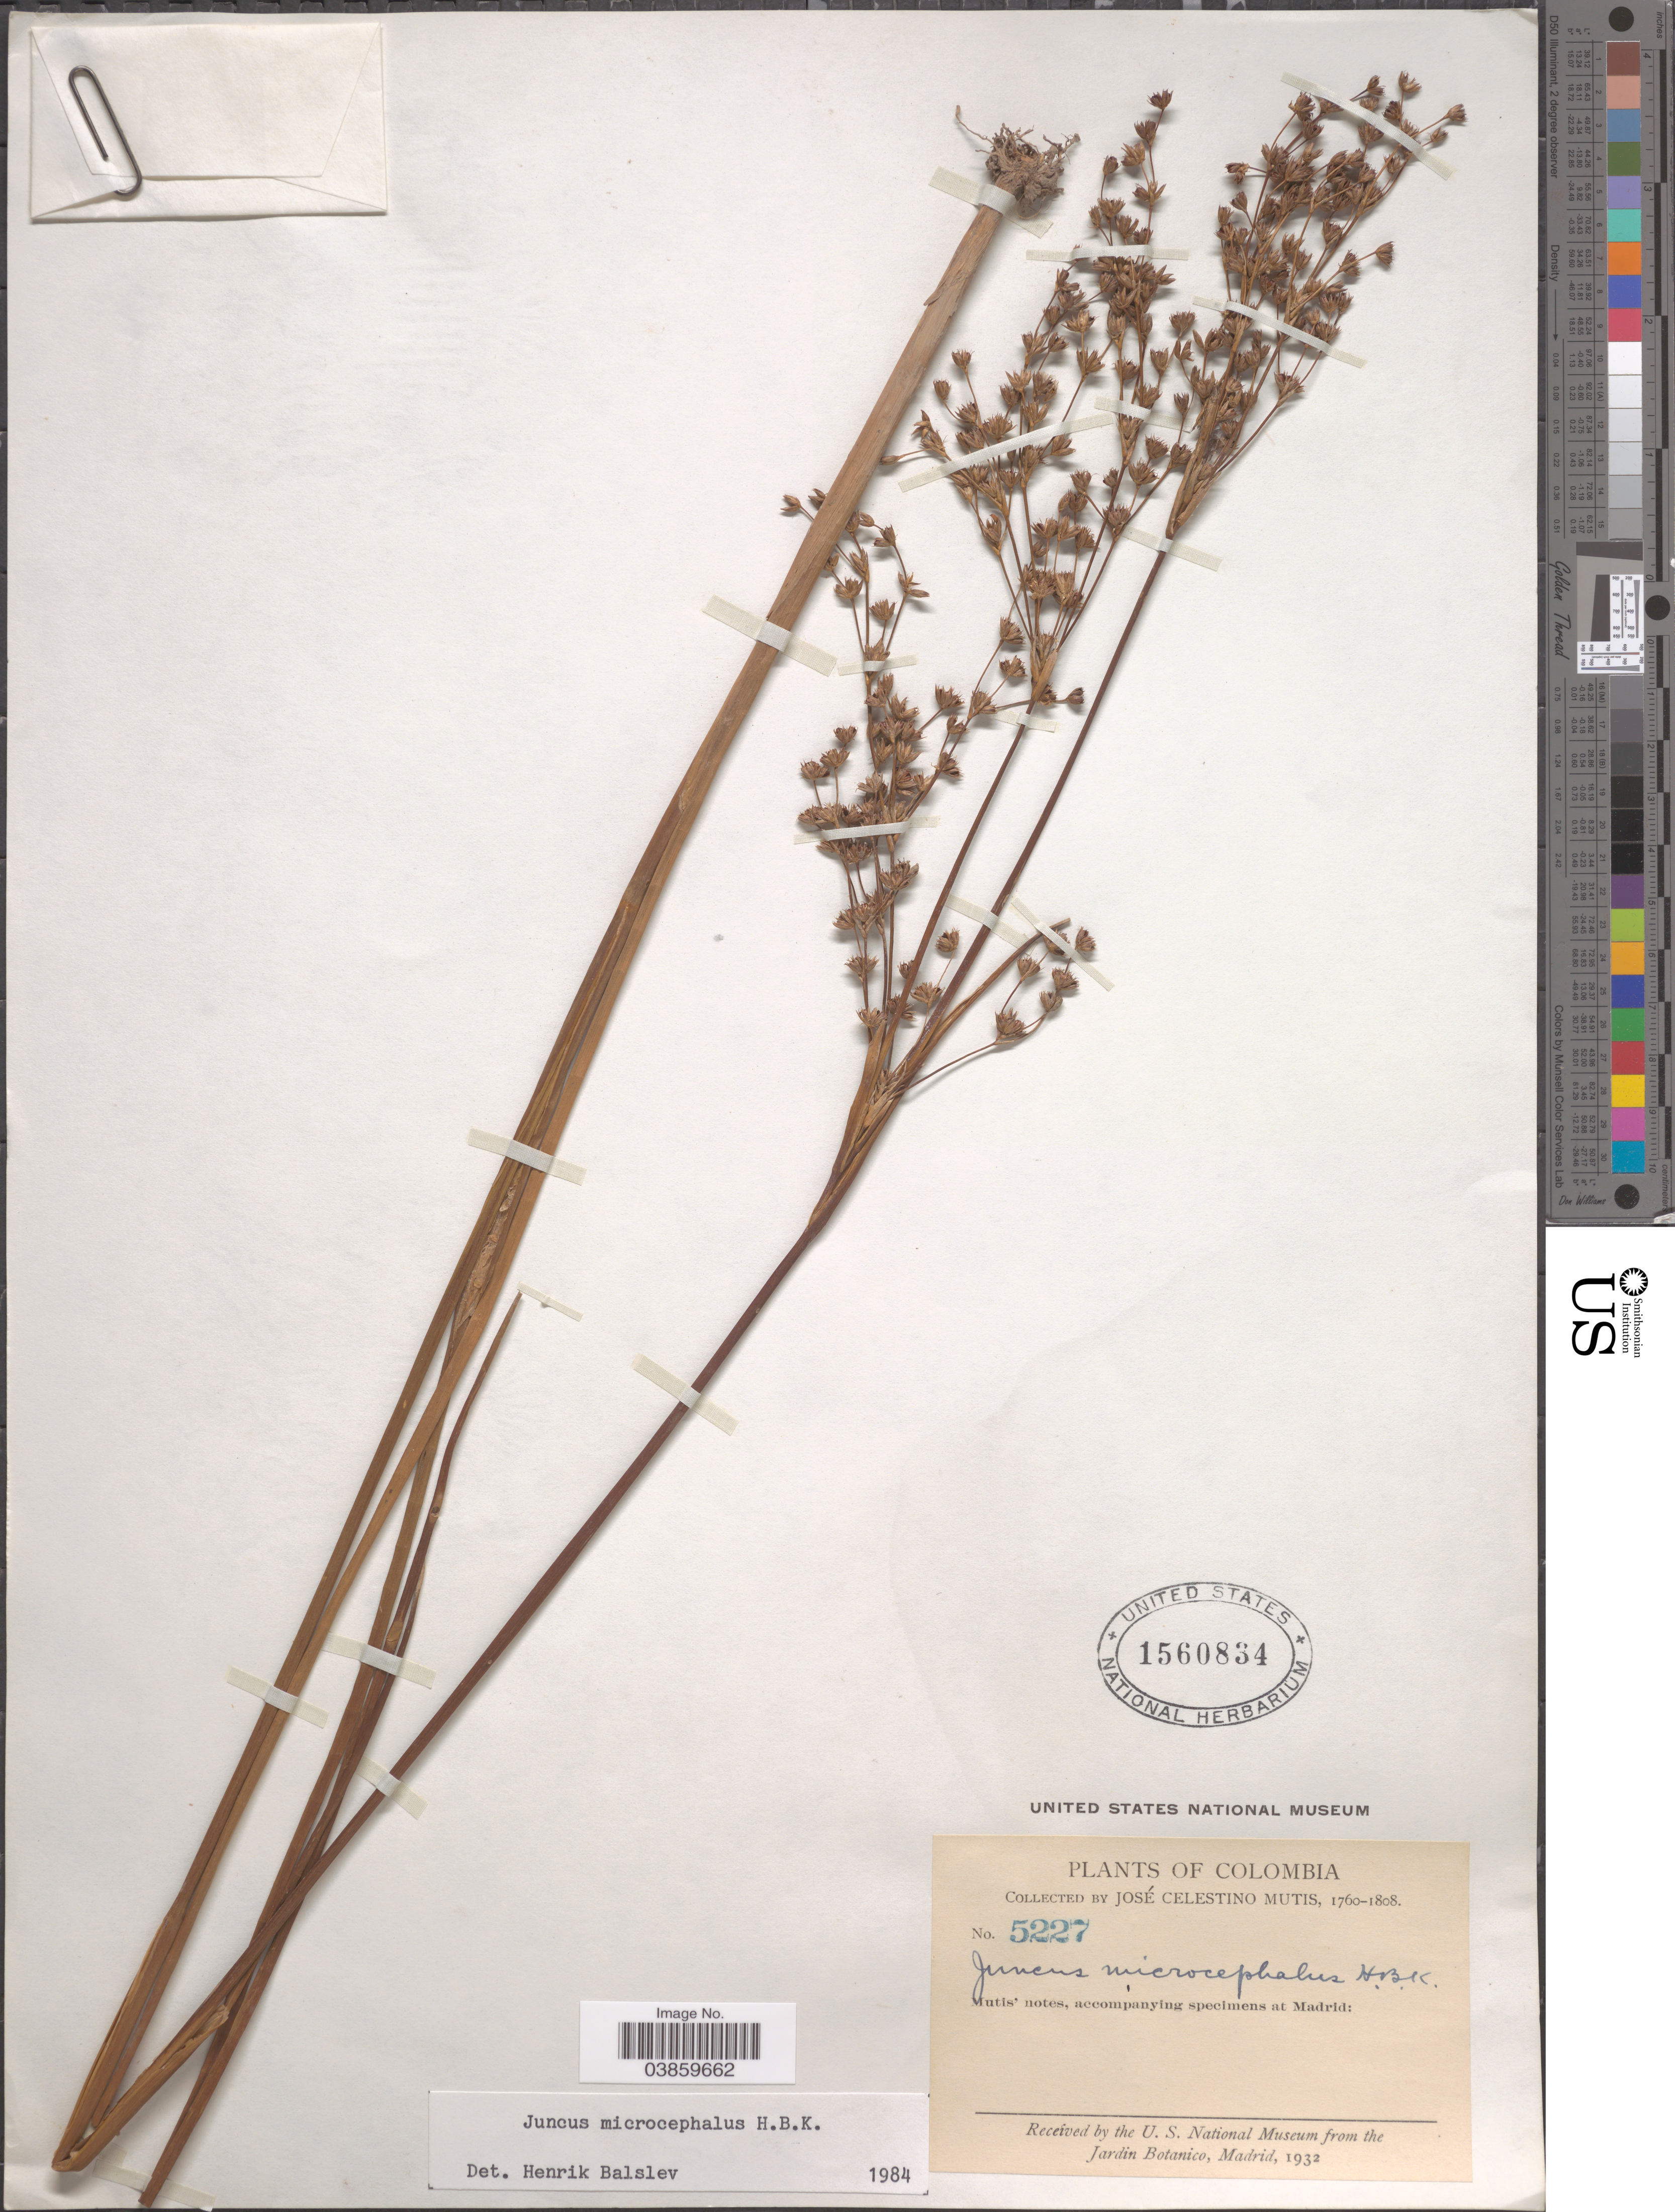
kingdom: Plantae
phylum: Tracheophyta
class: Liliopsida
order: Poales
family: Juncaceae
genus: Juncus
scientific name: Juncus microcephalus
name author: Kunth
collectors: J. C. B. Mutis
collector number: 5227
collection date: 1760/1808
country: Colombia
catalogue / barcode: US 1560834